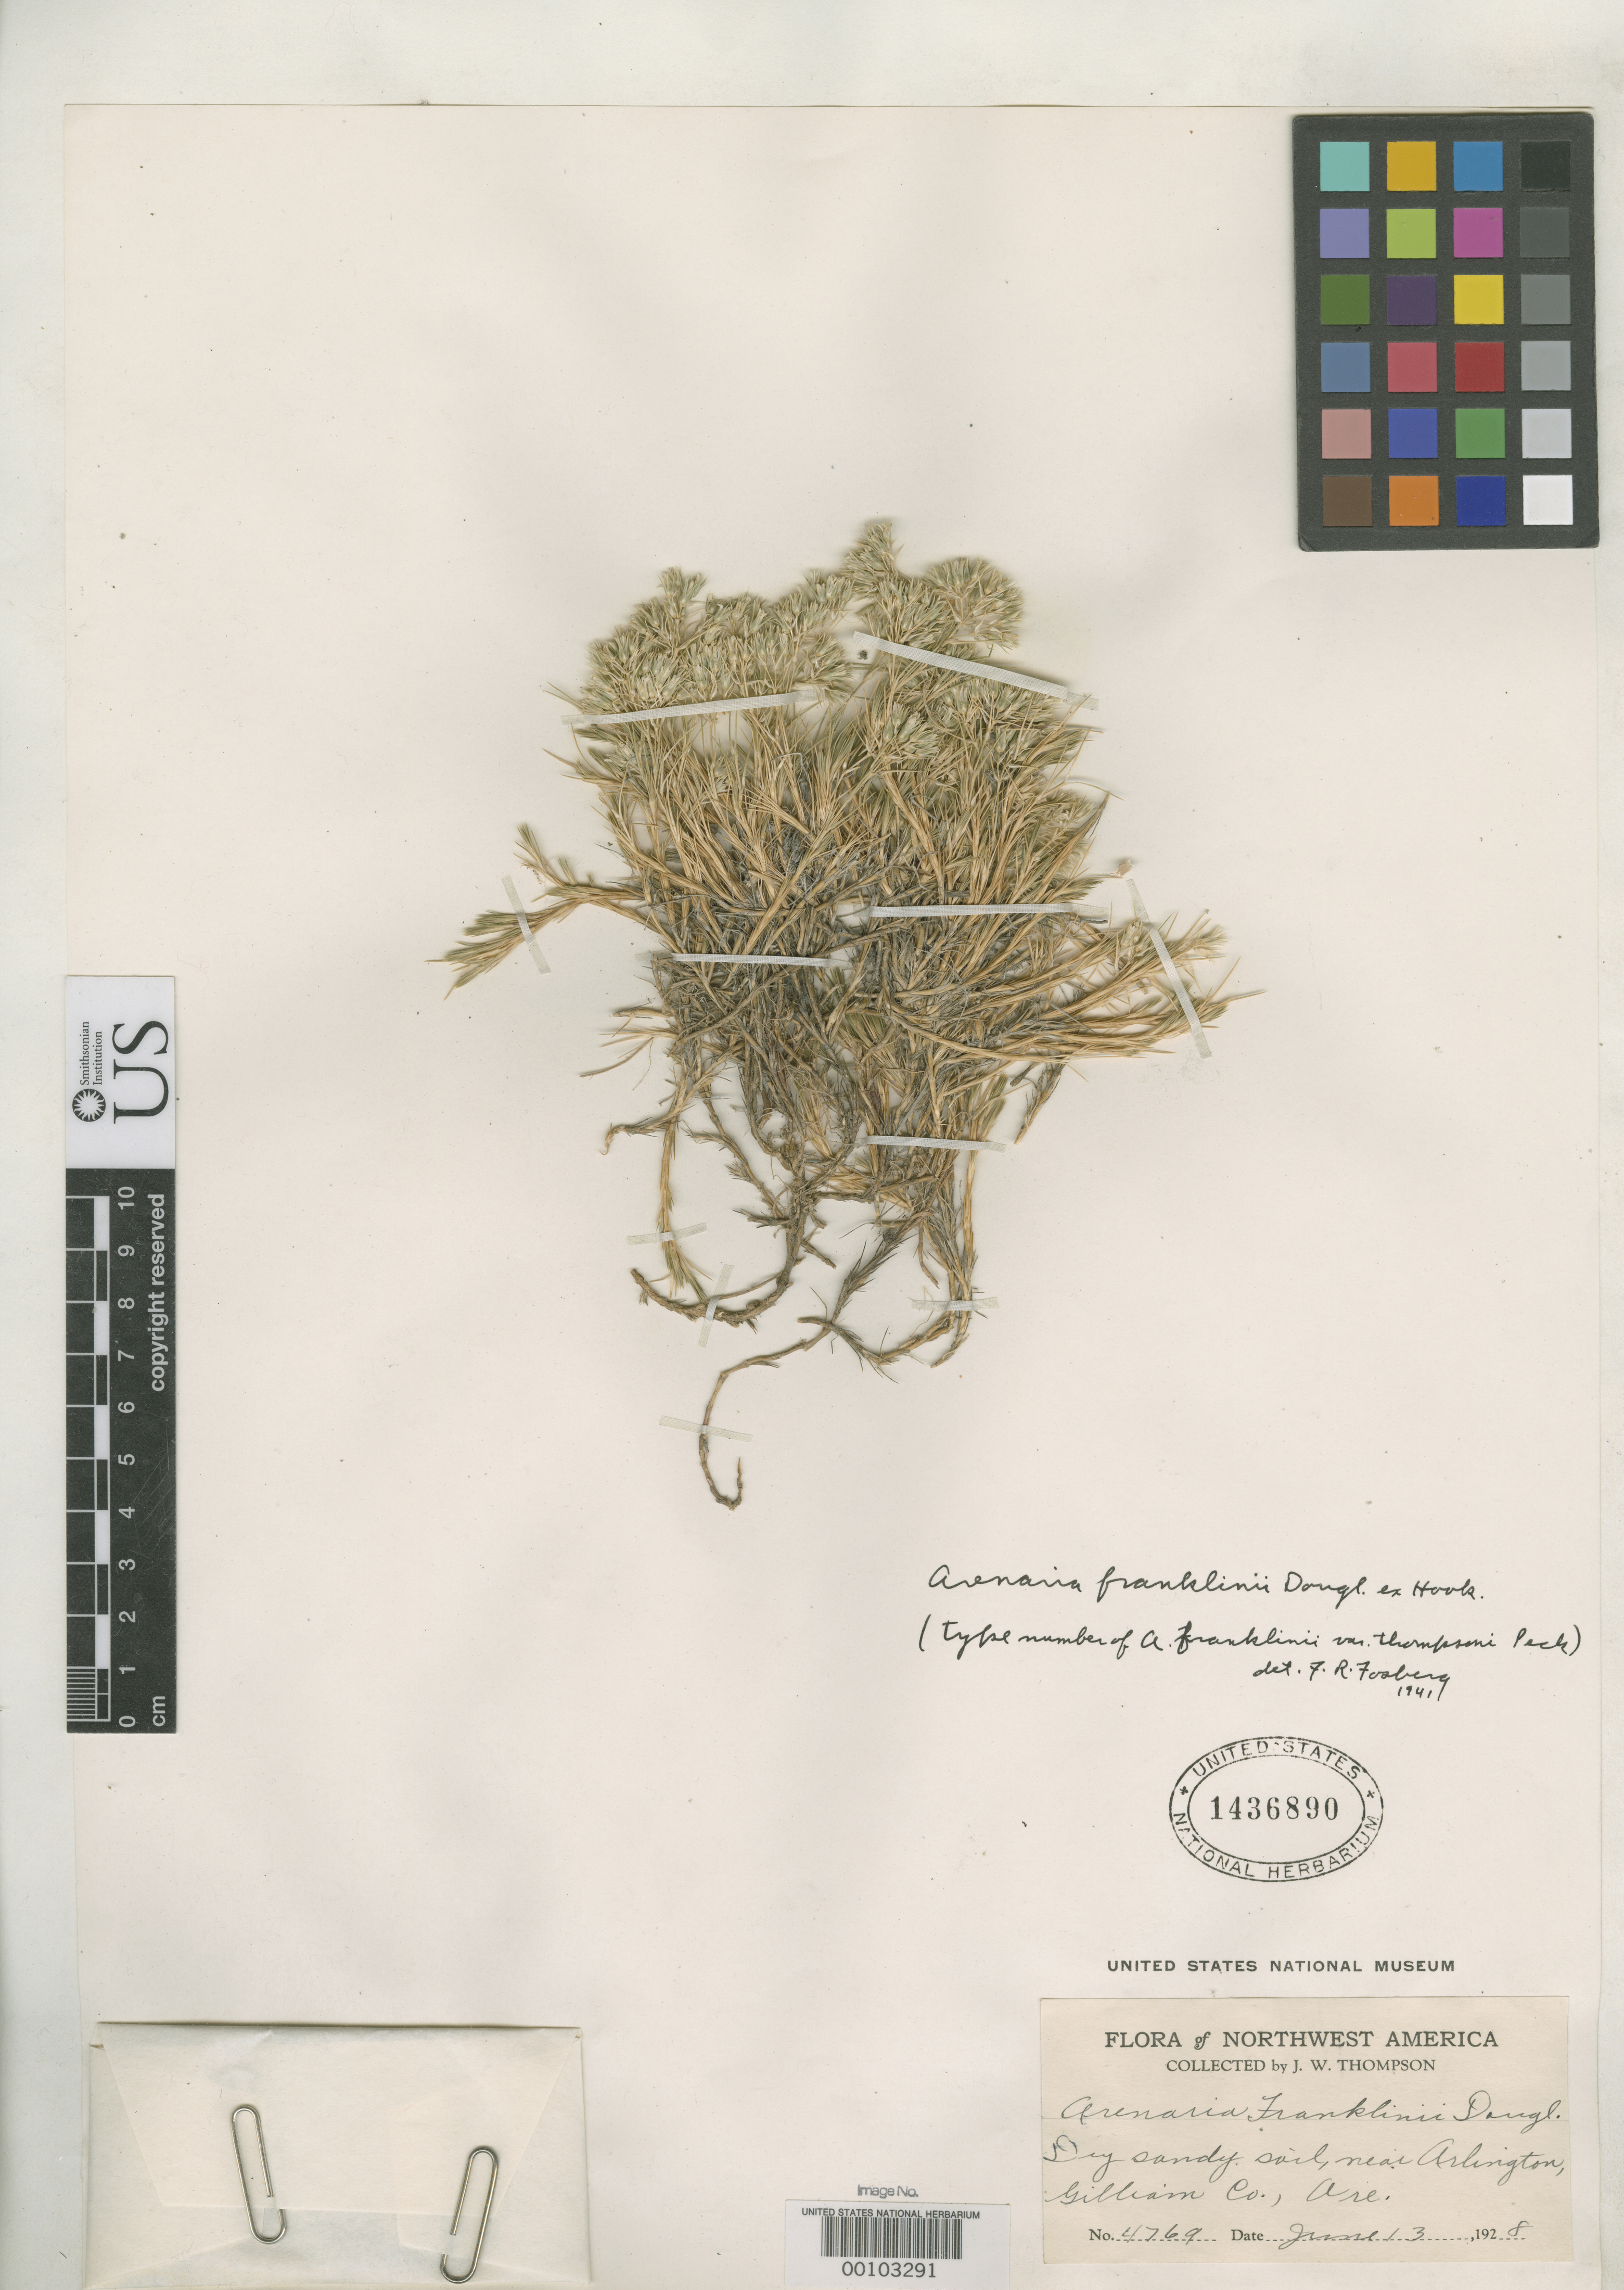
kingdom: Plantae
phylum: Tracheophyta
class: Magnoliopsida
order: Caryophyllales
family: Caryophyllaceae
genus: Arenaria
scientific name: Arenaria franklinii var. thompsoni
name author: M. Peck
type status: Type Collection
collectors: J. W. Thompson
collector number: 4769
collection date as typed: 13 Jun 1928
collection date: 1928-06-13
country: United States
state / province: Oregon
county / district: Gilliam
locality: Near Arlington.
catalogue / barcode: US 1436890